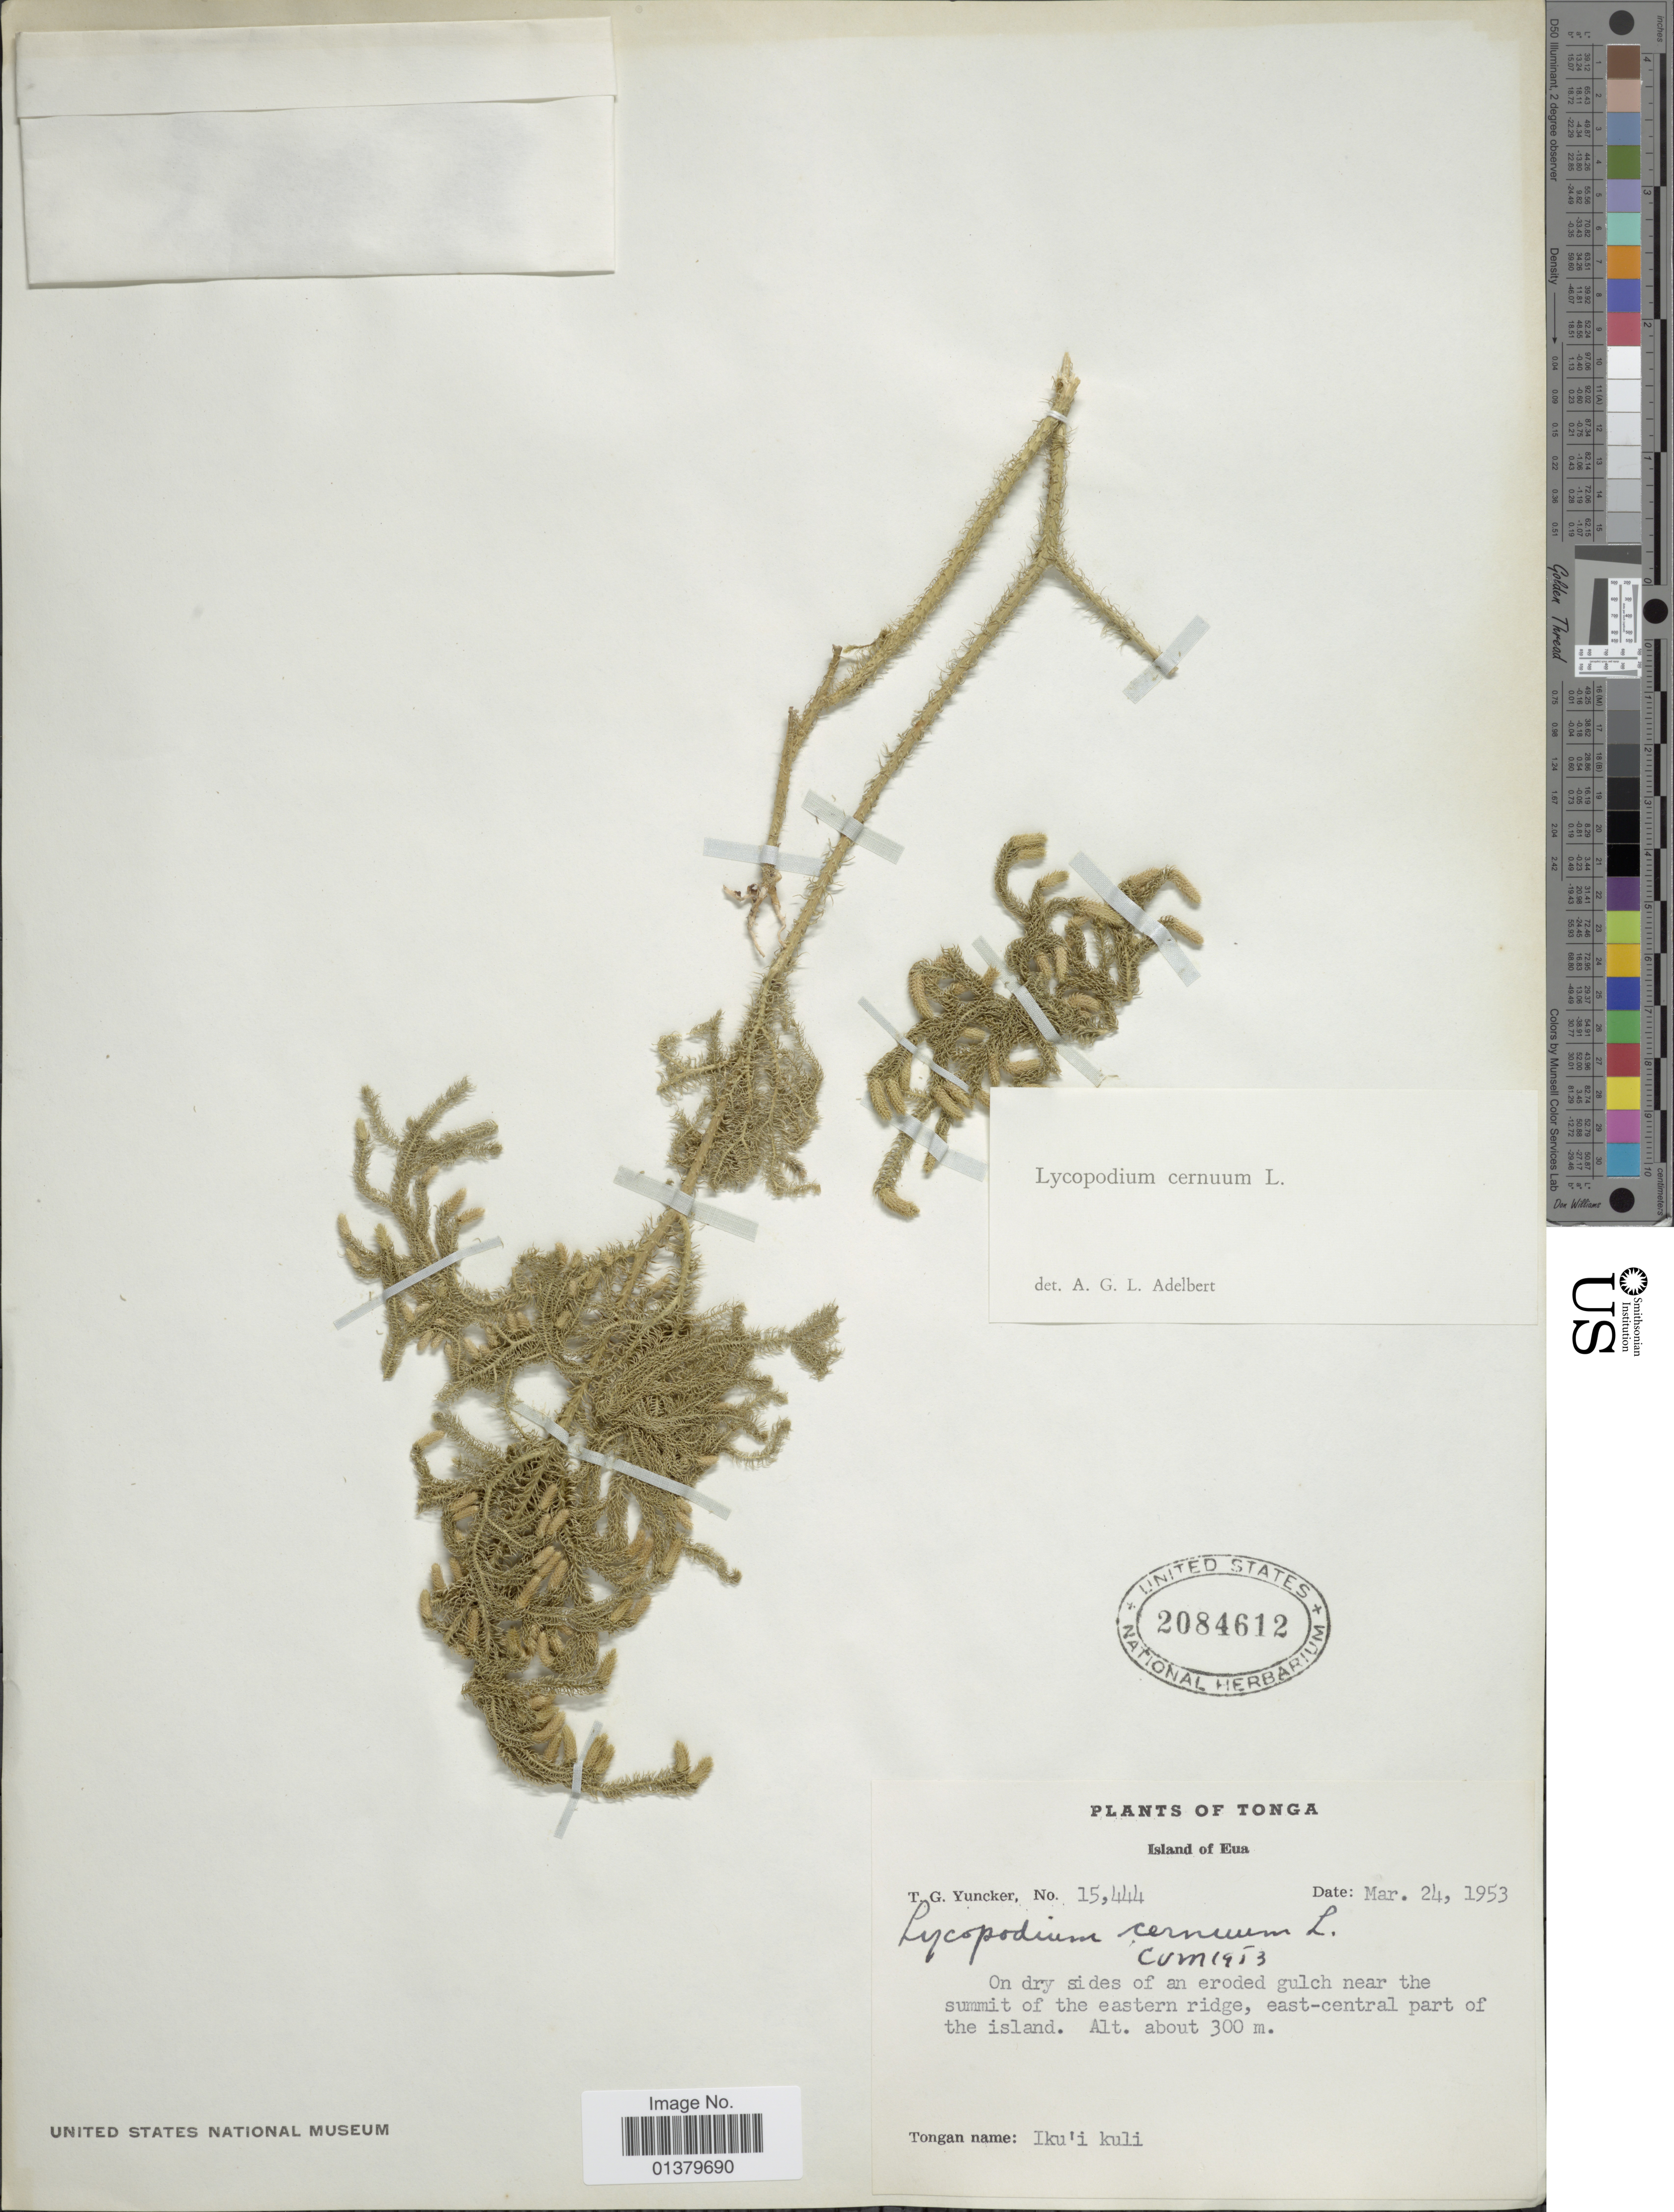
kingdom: Plantae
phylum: Tracheophyta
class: Lycopodiopsida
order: Lycopodiales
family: Lycopodiaceae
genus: Palhinhaea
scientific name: Palhinhaea cernua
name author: (L.) Vasc. & Franco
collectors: T. G. Yuncker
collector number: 15444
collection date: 1953-03-24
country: Tonga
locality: Island of Eua, near the summit of the eastern ridge, east-central part of the island.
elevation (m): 300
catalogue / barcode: US 2084612